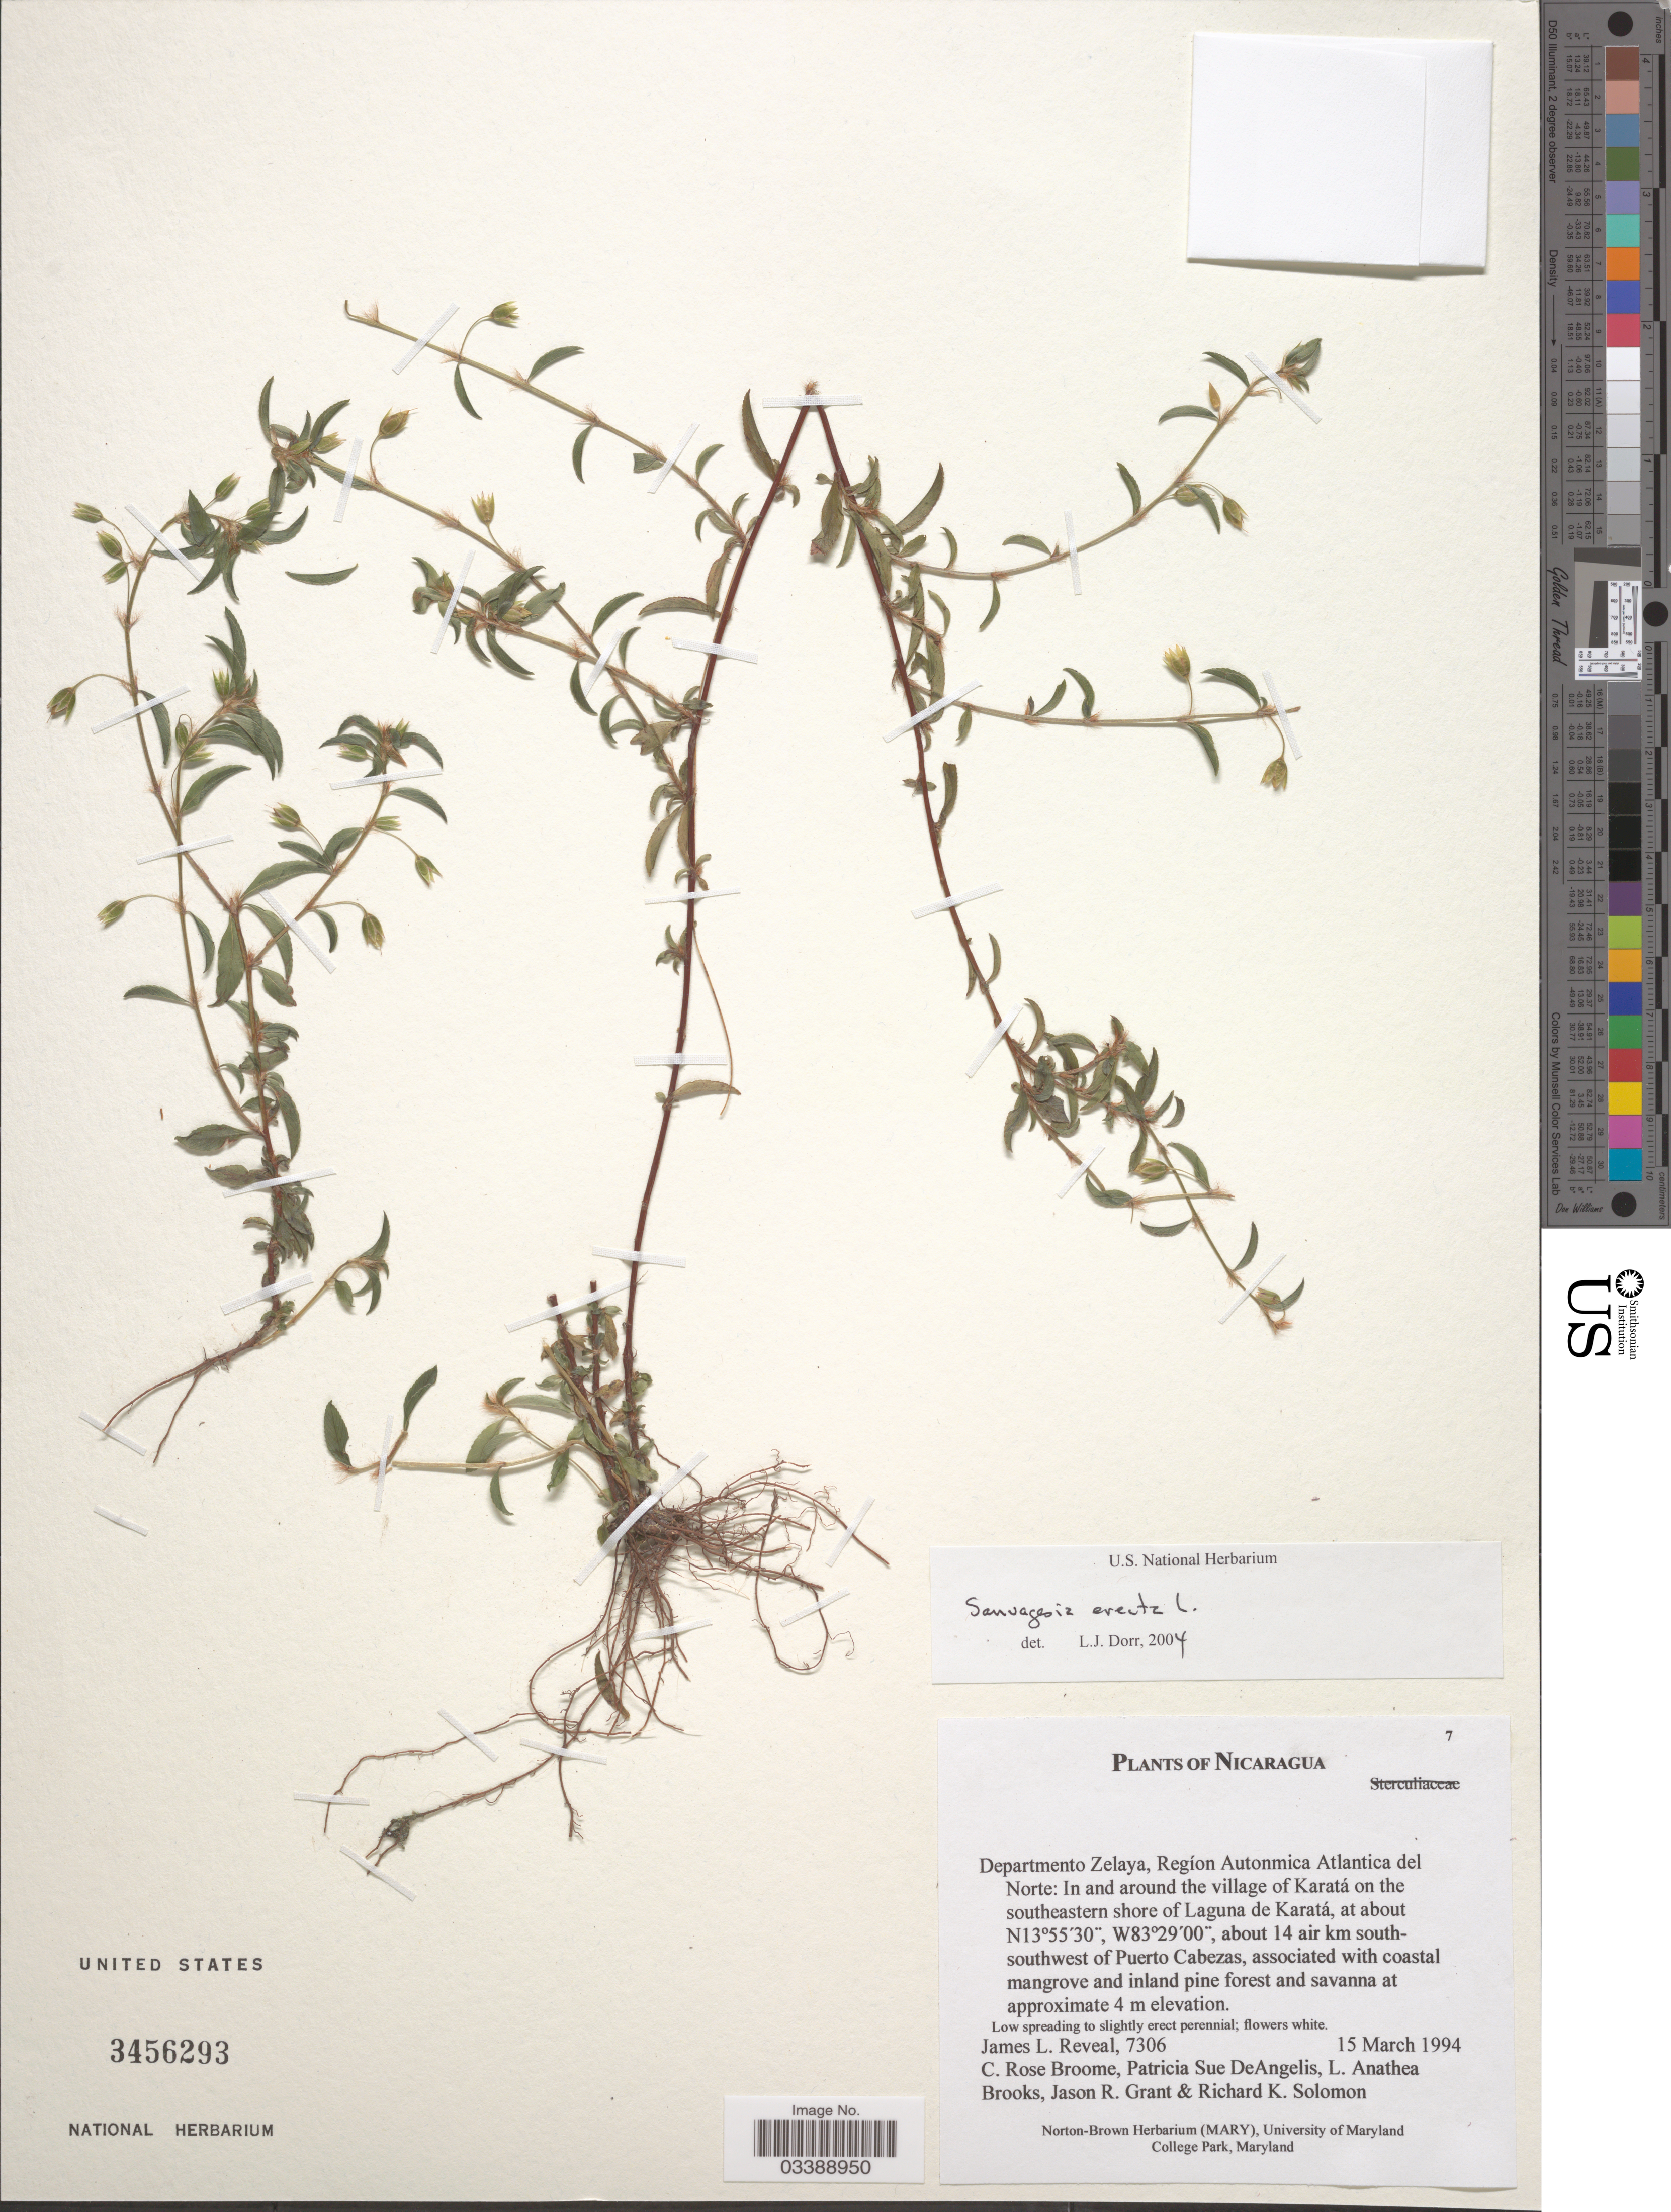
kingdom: Plantae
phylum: Tracheophyta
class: Magnoliopsida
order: Malpighiales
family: Ochnaceae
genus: Sauvagesia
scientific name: Sauvagesia erecta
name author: L.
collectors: C. R. Broome, P. DeAngelis, L. Brooks, J. R. Grant & Solomon, R. K.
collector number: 7306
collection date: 1994-03-15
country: Nicaragua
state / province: Atlántico Norte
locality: Departmento Zelaya, Regíon Autonmica Atlantica del Norte: In and around the village of Karatá on the southeastern shore of Laguna de Karatá. About 14 air km south-southwest of Puerto Cabezas.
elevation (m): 4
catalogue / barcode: US 3456293